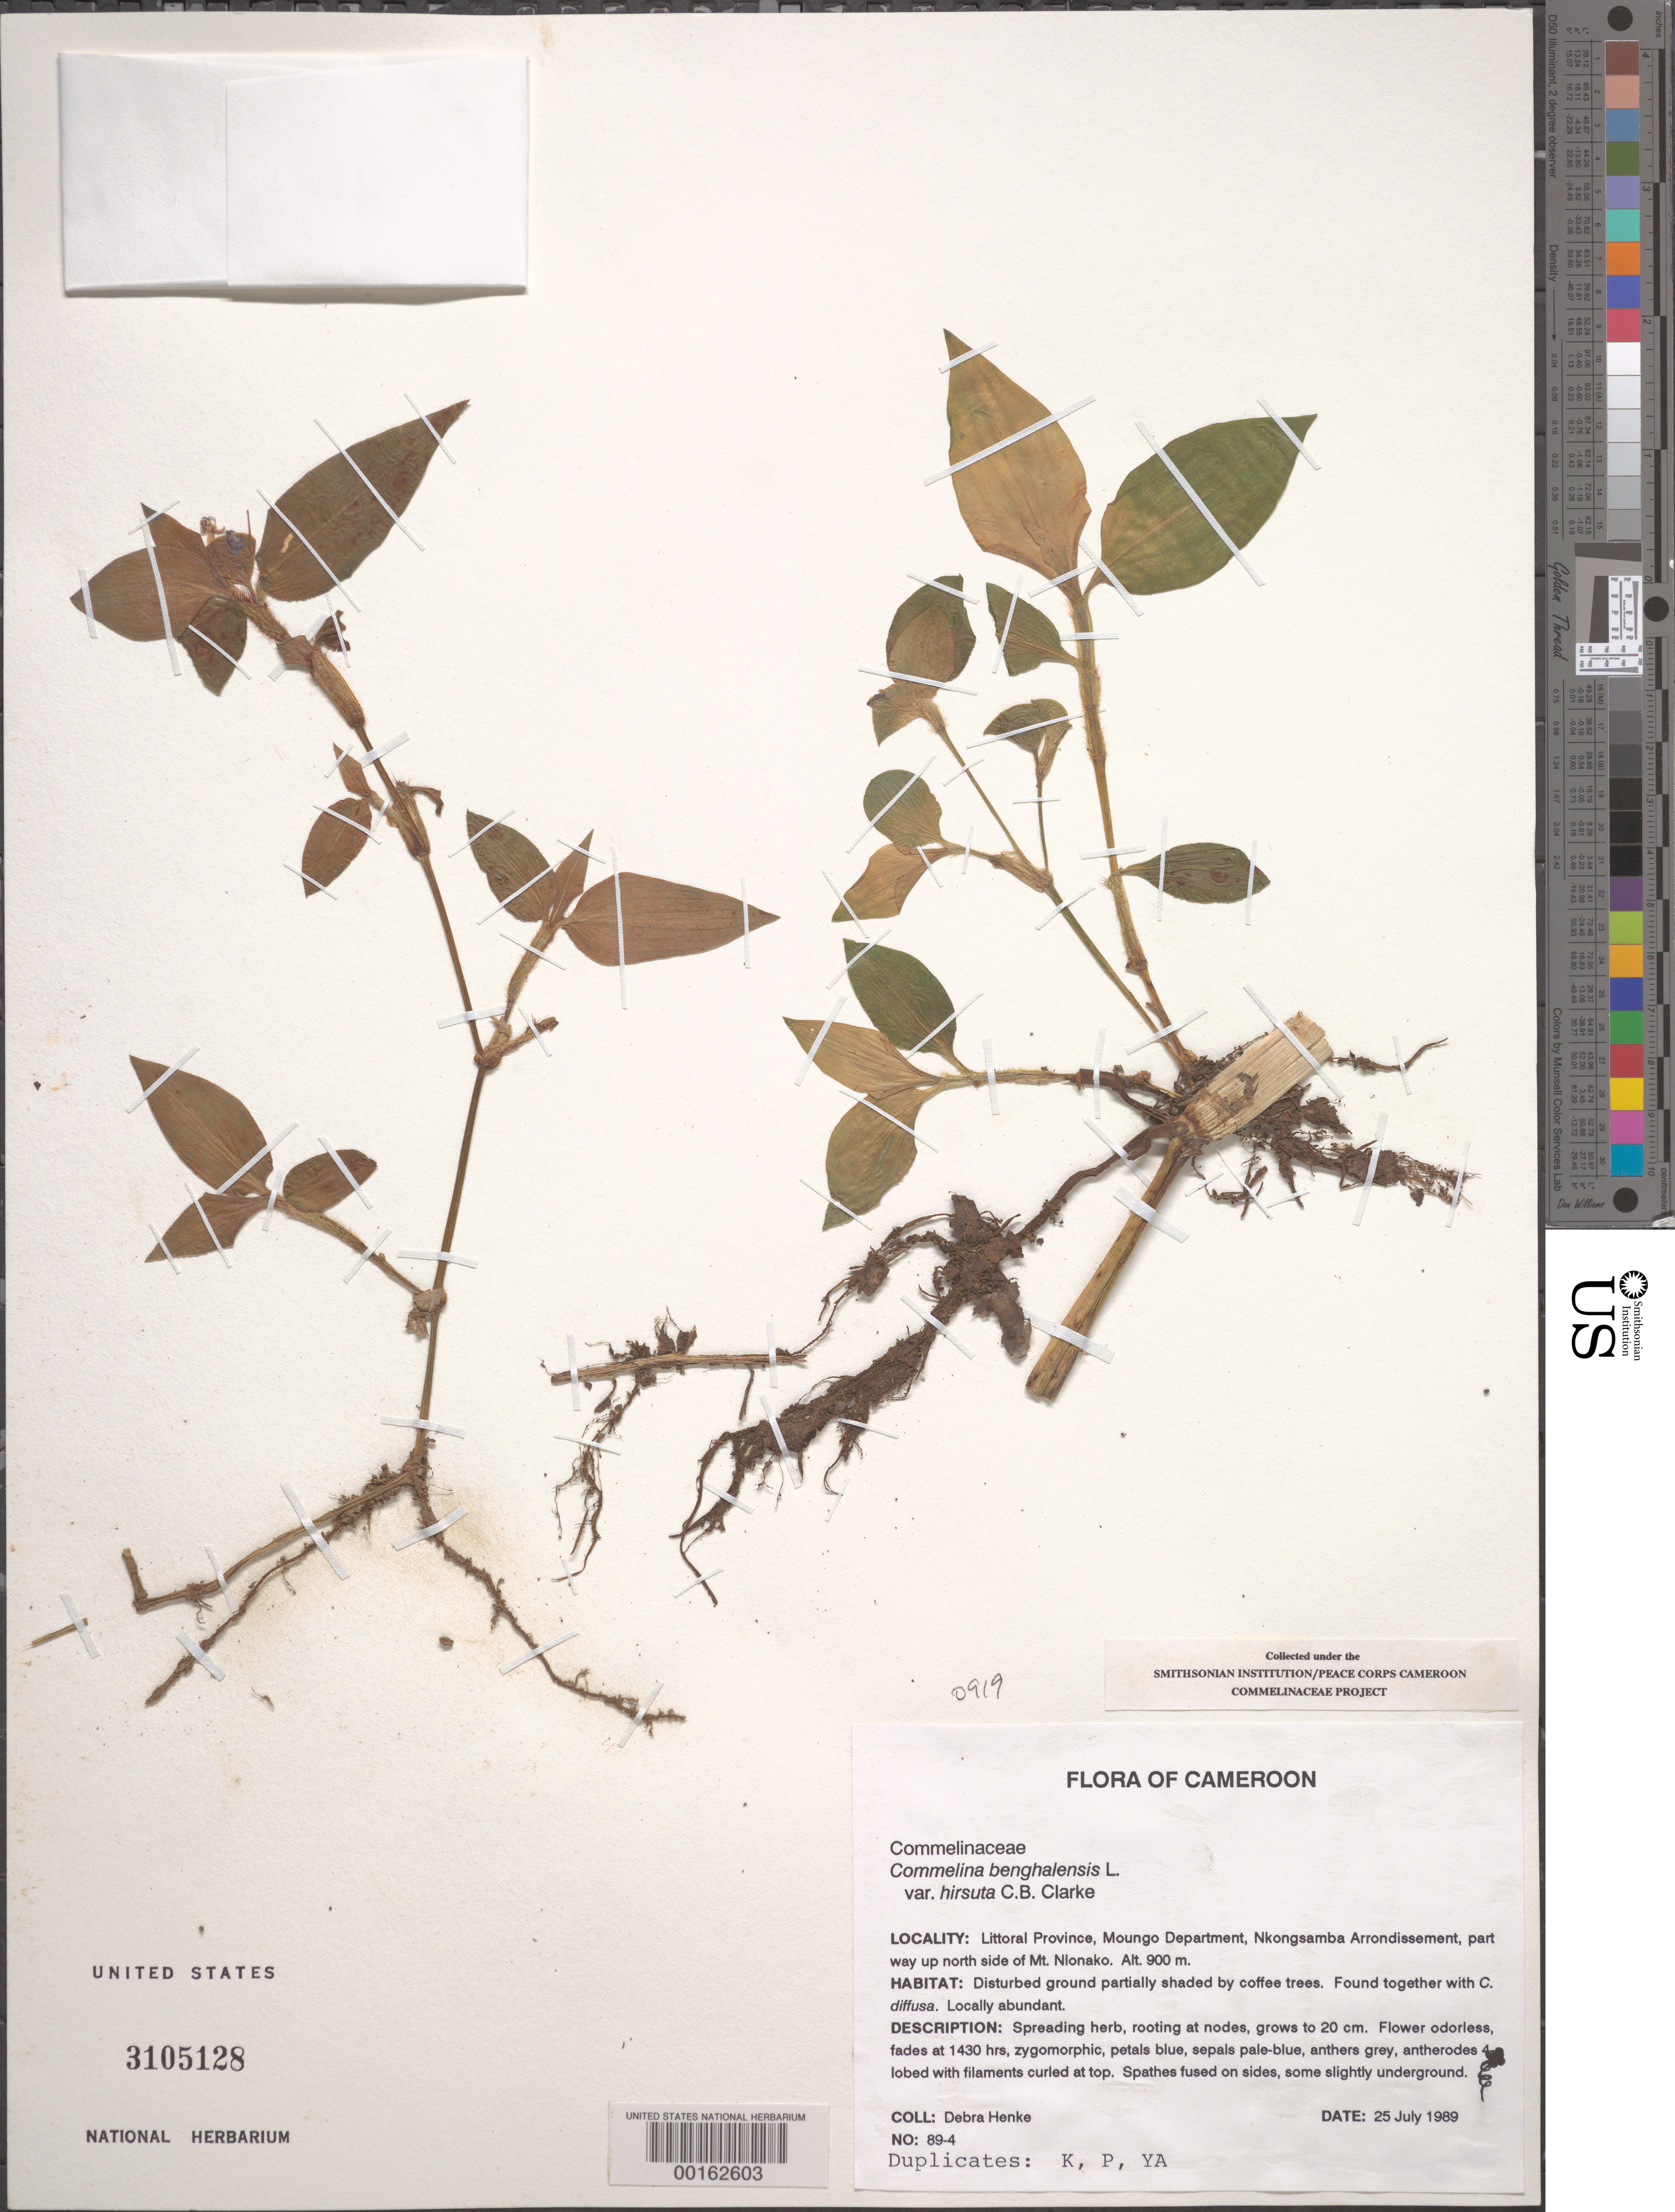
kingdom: Plantae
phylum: Tracheophyta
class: Liliopsida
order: Commelinales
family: Commelinaceae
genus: Commelina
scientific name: Commelina benghalensis var. hirsuta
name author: C.B. Clarke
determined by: Faden, Robert B., (US), Smithsonian Institution - National Museum of Natural History (UNITED STATES)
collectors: D. Henke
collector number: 89-4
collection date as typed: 25 Jul 1989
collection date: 1989-07-25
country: Cameroon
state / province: Littoral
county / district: Mungo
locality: Nkongsamba arrondissement, part way up n side of mt. nlonako.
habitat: Disturbd ground part shaded by coffee trees, found w/ c. diffusa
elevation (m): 900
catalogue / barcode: US 3105128